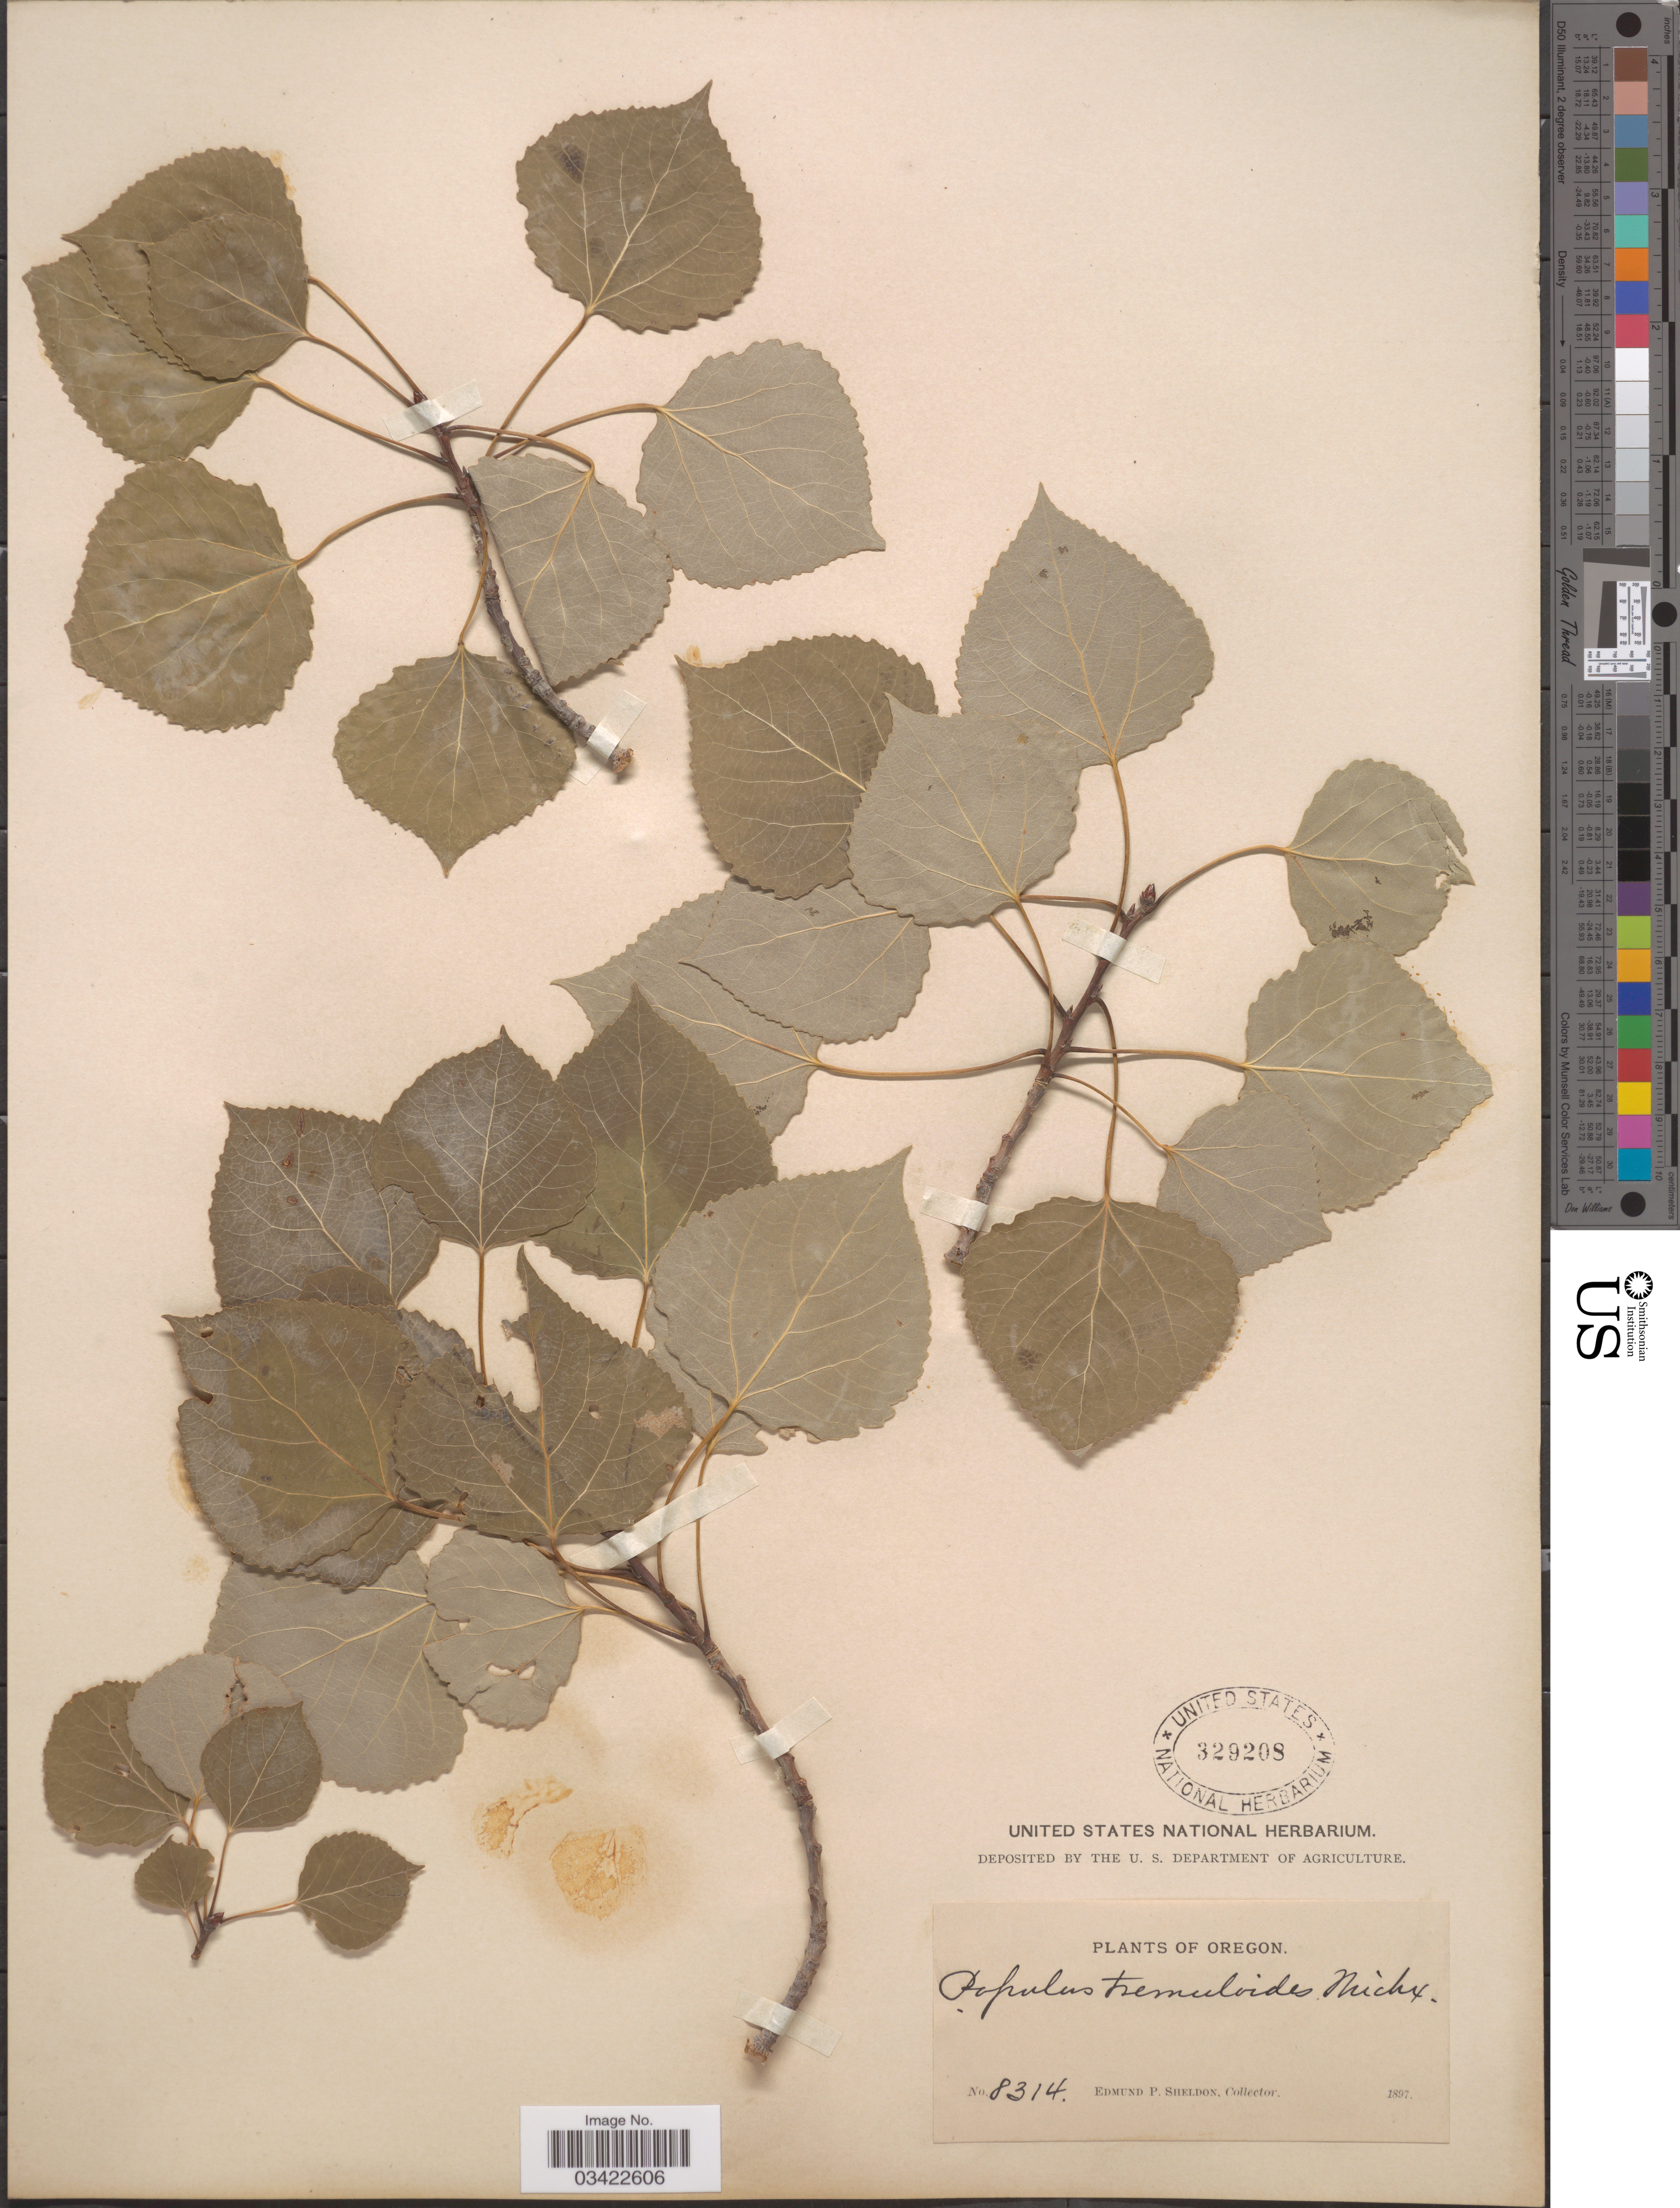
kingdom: Plantae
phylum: Tracheophyta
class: Magnoliopsida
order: Malpighiales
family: Salicaceae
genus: Populus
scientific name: Populus tremuloides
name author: Michx.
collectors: E. P. Sheldon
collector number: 8314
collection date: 1897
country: United States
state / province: Oregon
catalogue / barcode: US 329208